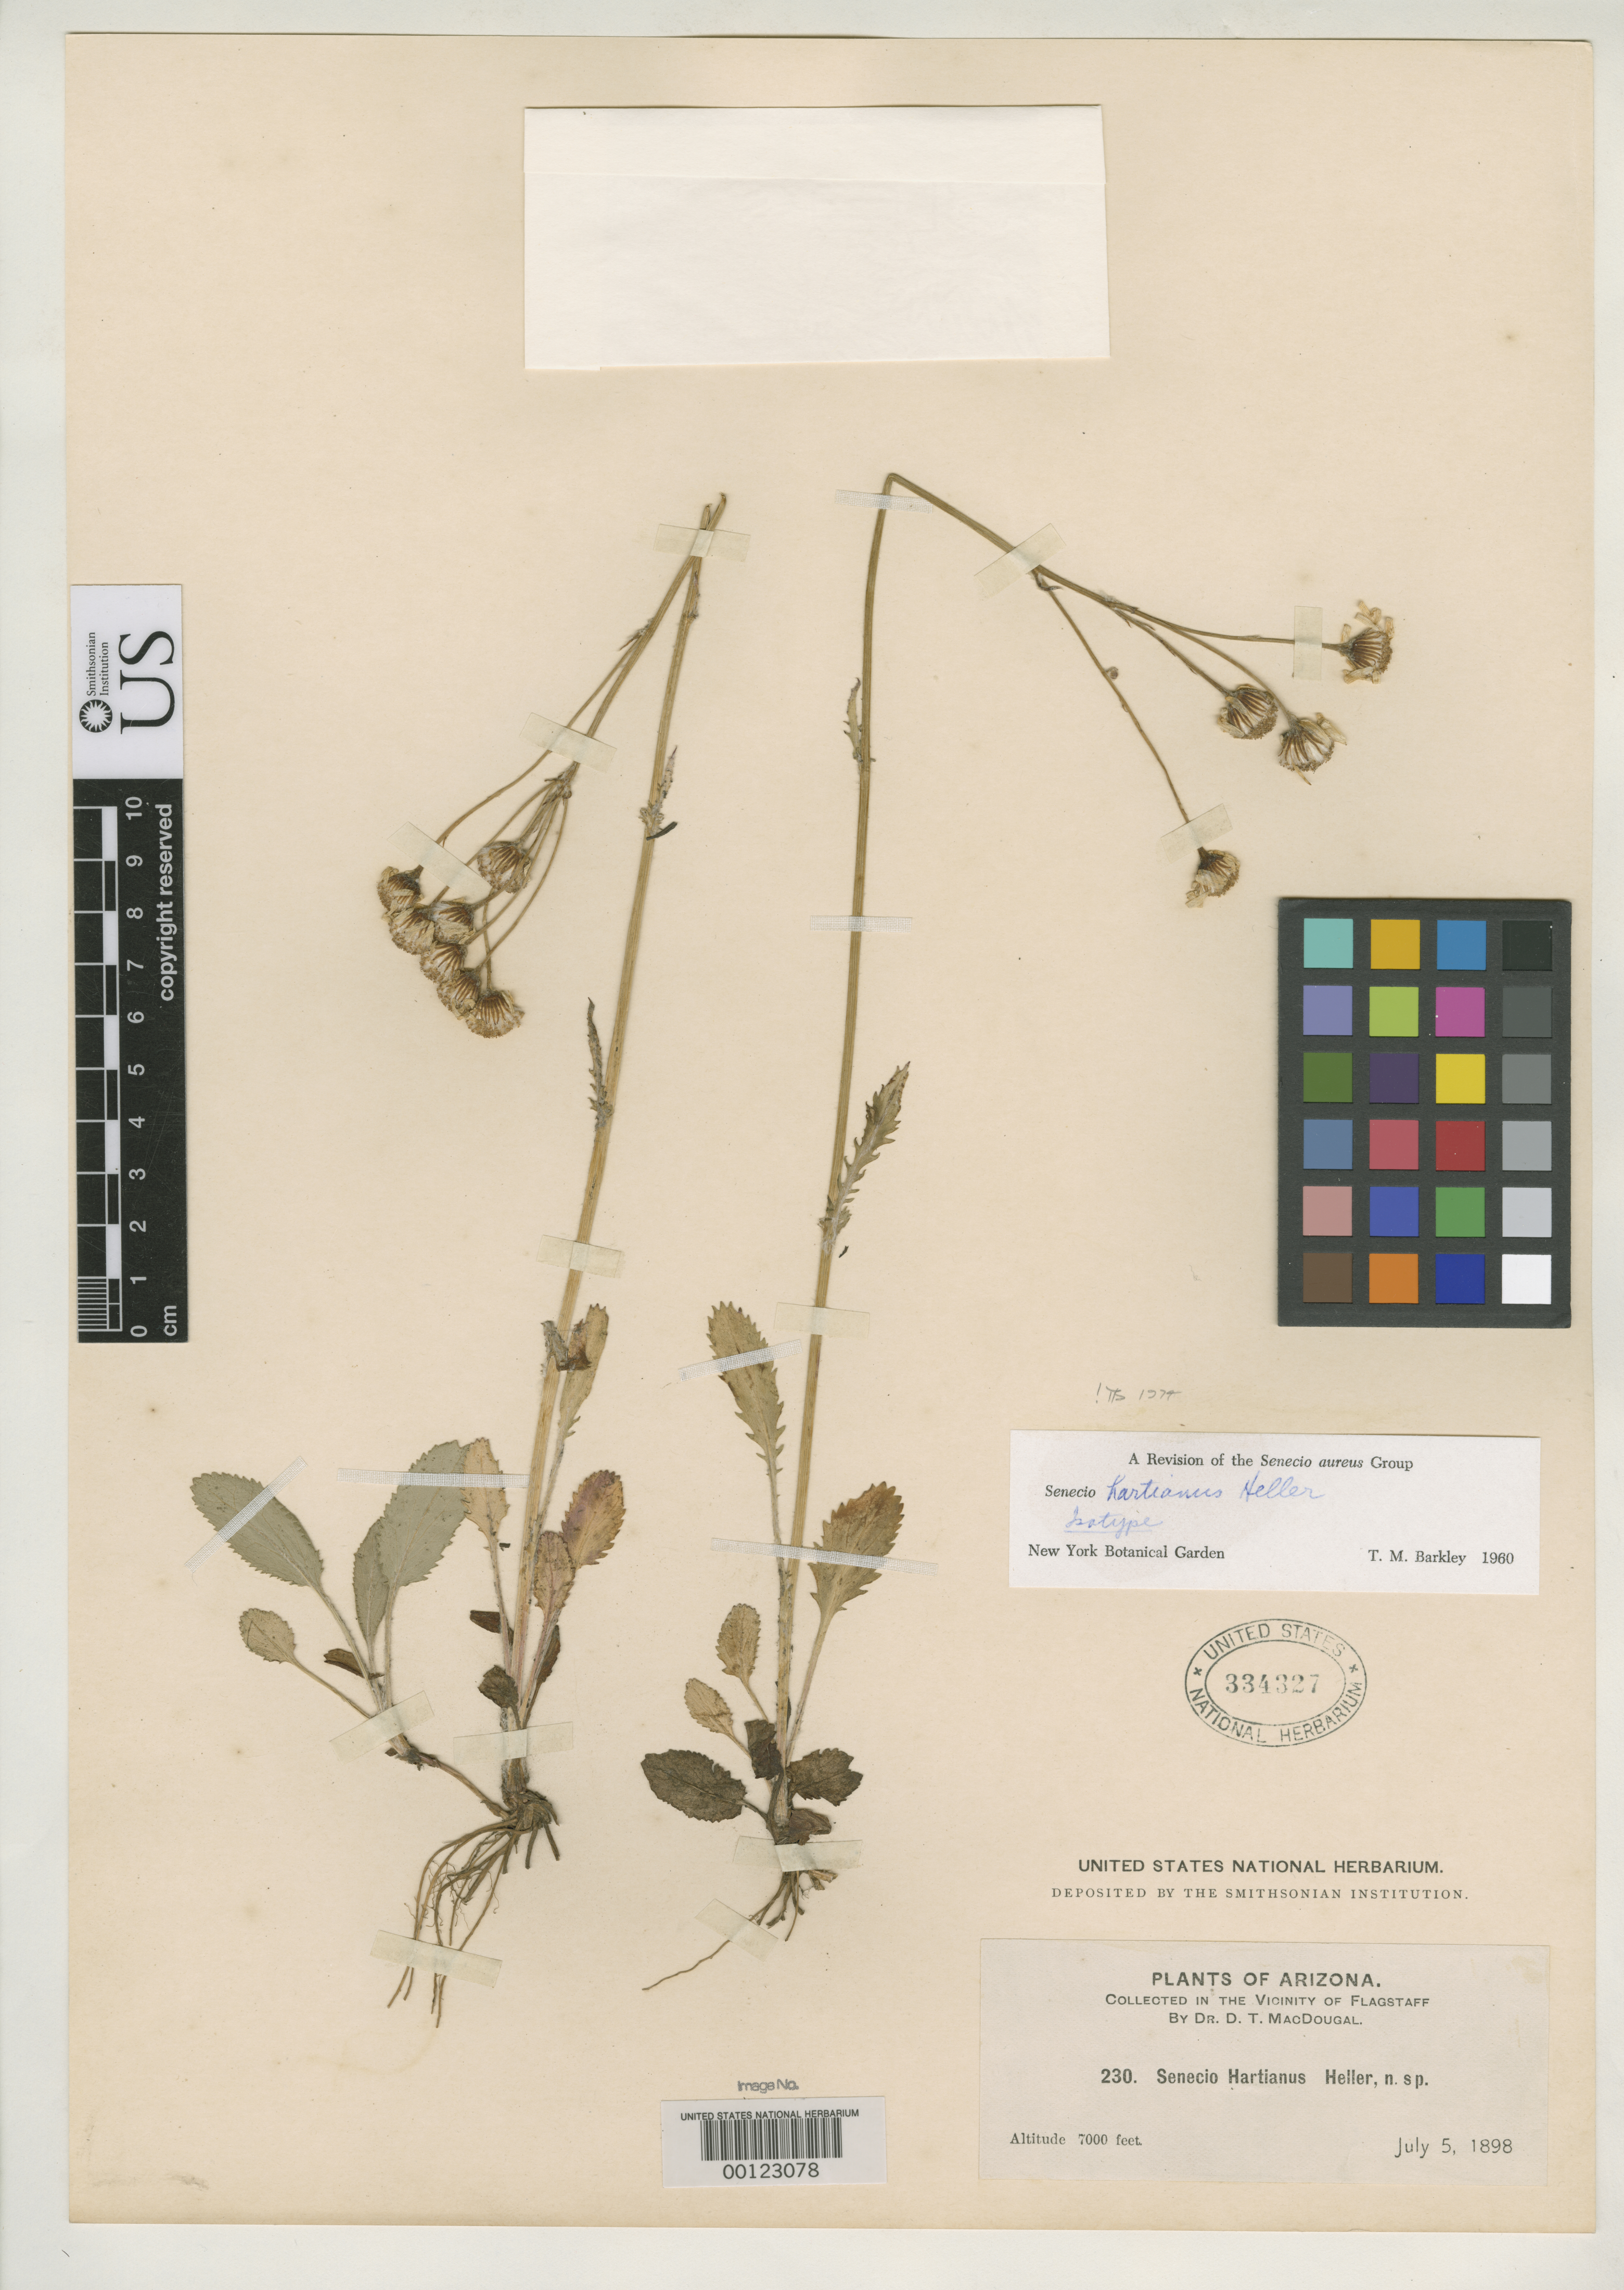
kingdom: Plantae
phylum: Tracheophyta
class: Magnoliopsida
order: Asterales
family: Asteraceae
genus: Senecio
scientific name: Senecio hartianus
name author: A. Heller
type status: Isotype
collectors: D. T. MacDougal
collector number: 230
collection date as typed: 05 Jul 1898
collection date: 1898-07-05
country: United States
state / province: Arizona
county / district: Coconino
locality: Valley near Hart Spring, San Francisco Mt., near Flagstaff; alt. 7000 ft.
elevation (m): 2134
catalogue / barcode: US 334327